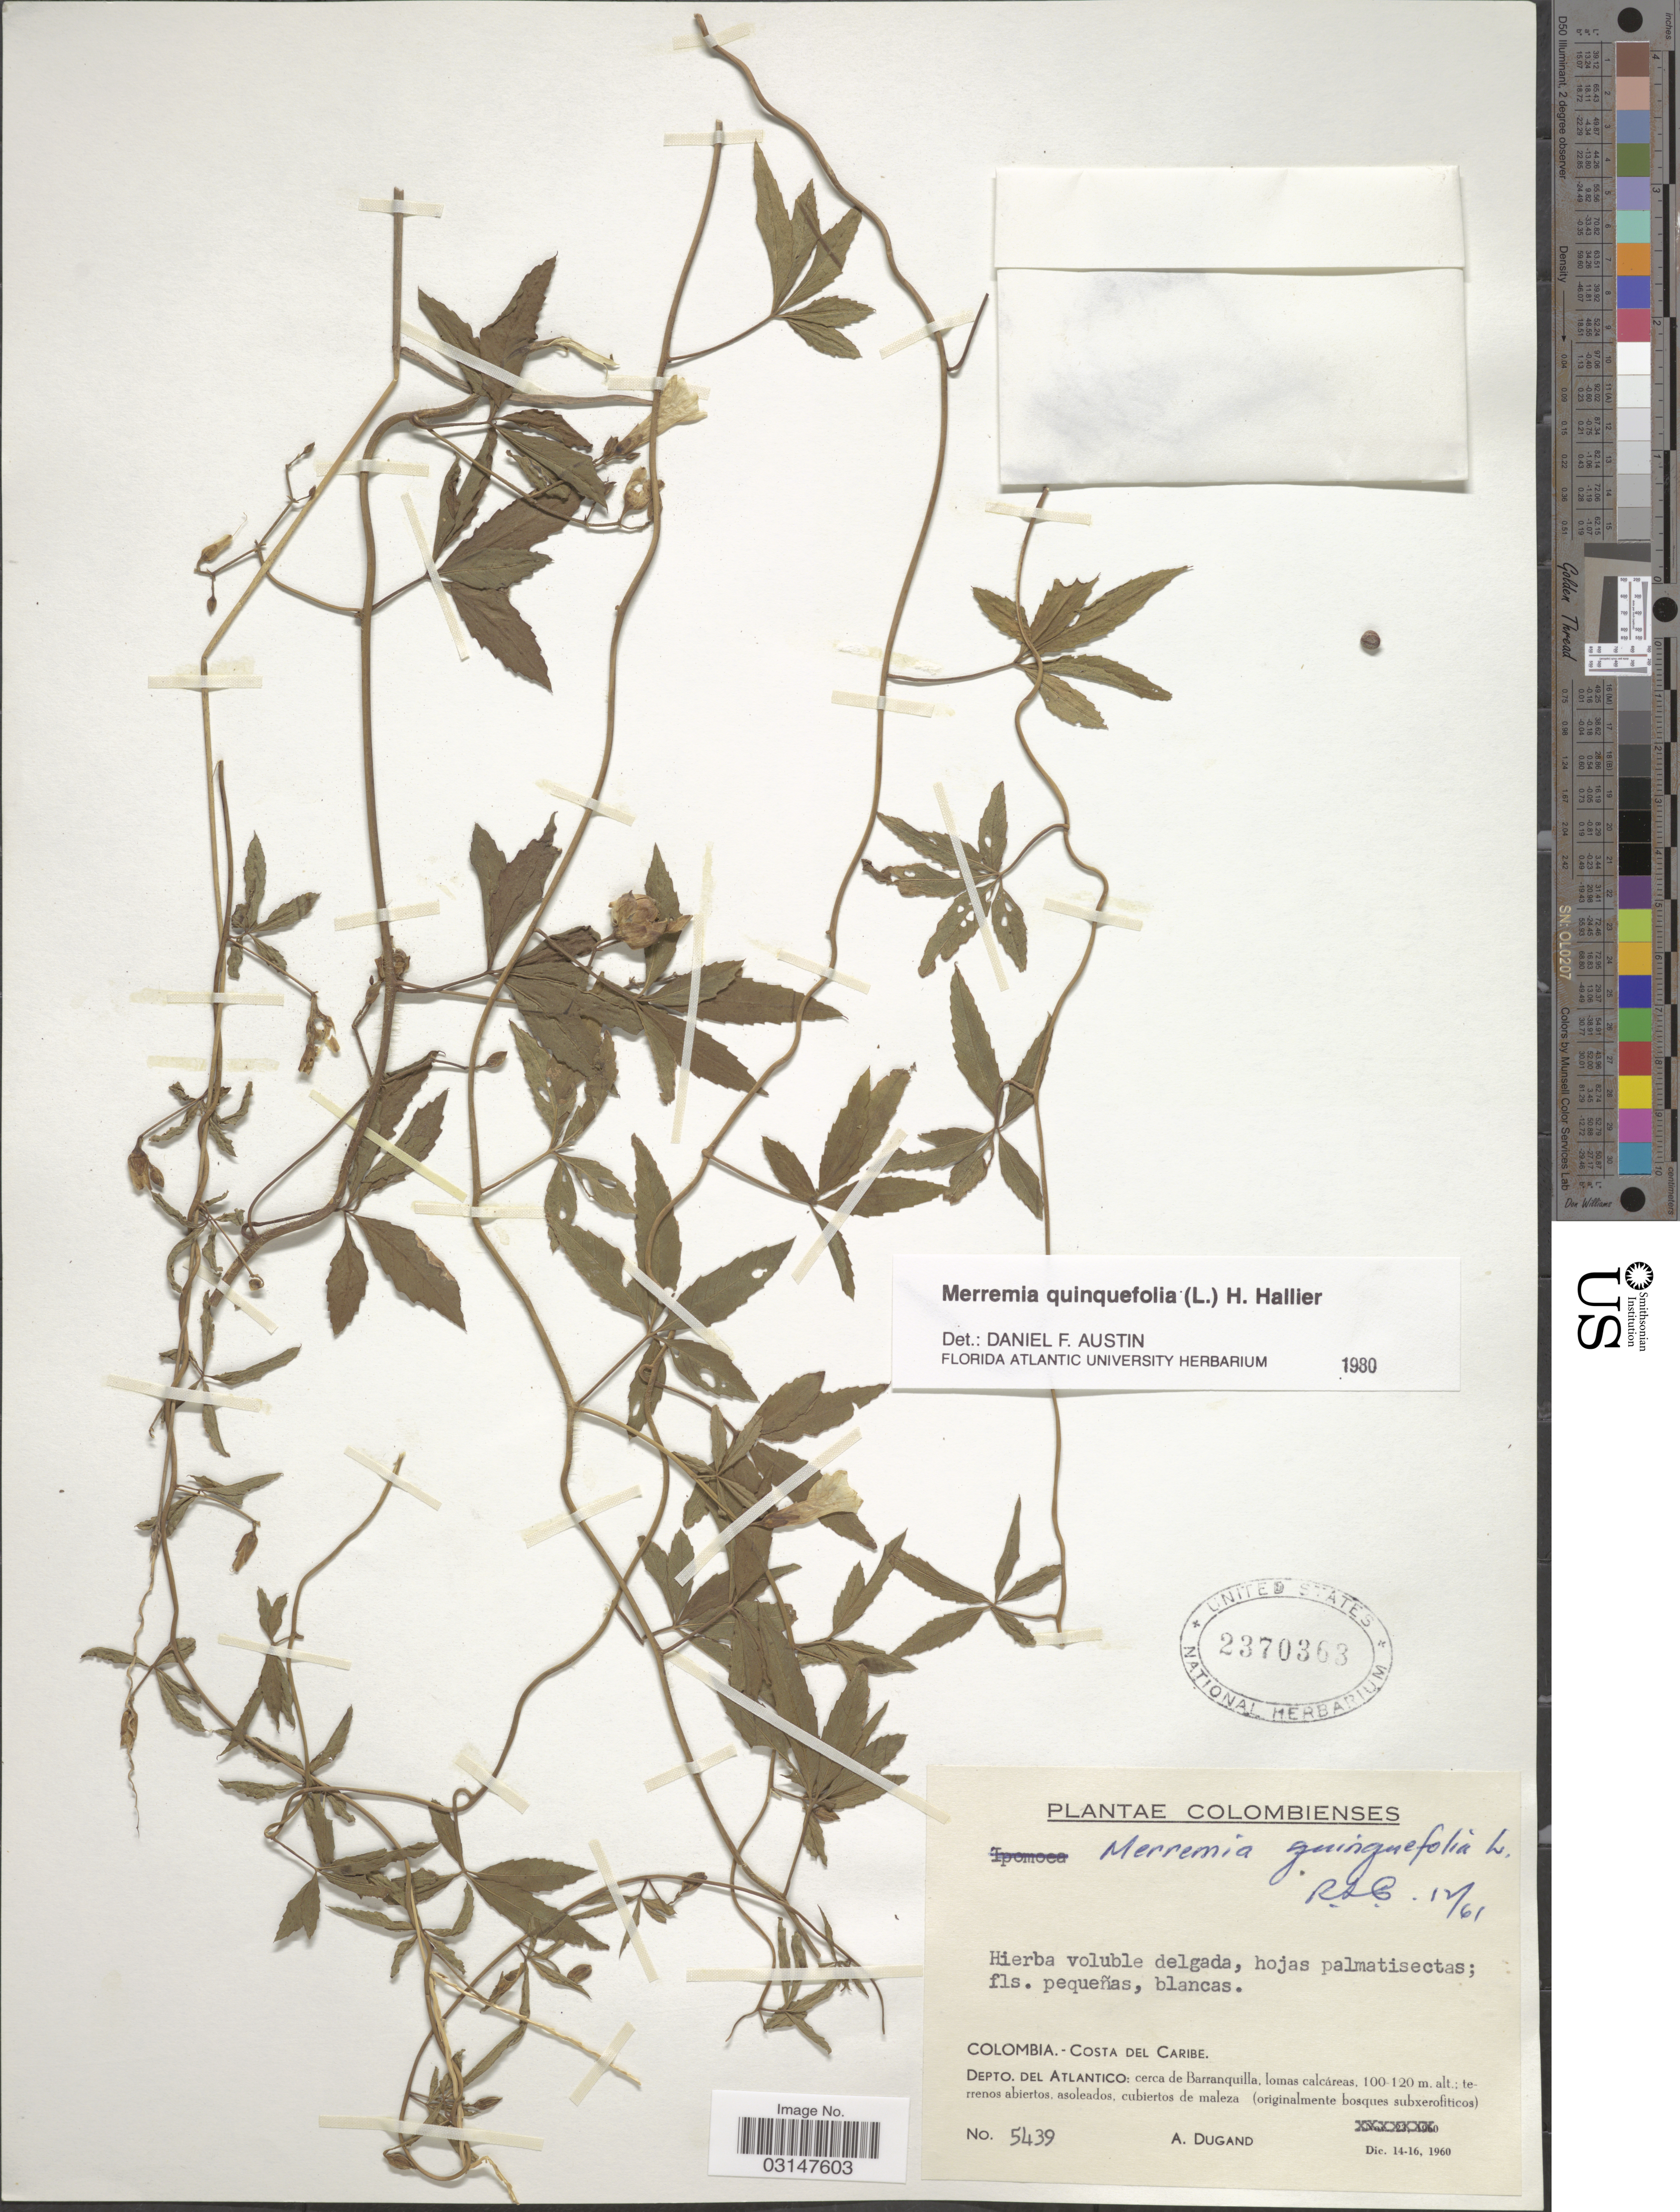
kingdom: Plantae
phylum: Tracheophyta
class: Magnoliopsida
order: Solanales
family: Convolvulaceae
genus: Distimake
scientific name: Distimake quinquefolius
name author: (L.) A. R. Simões & Staples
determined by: Strong, Mark T., (BOT), Smithsonian Institution - National Museum of Natural History (UNITED STATES)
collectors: A. Dugand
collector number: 5439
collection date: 1960-12-14/1960-12-16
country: Colombia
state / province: Atlántico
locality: Costa del Caribe, Depto. del Atlantico: cerca de Barranquilla.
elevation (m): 100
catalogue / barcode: US 2370363